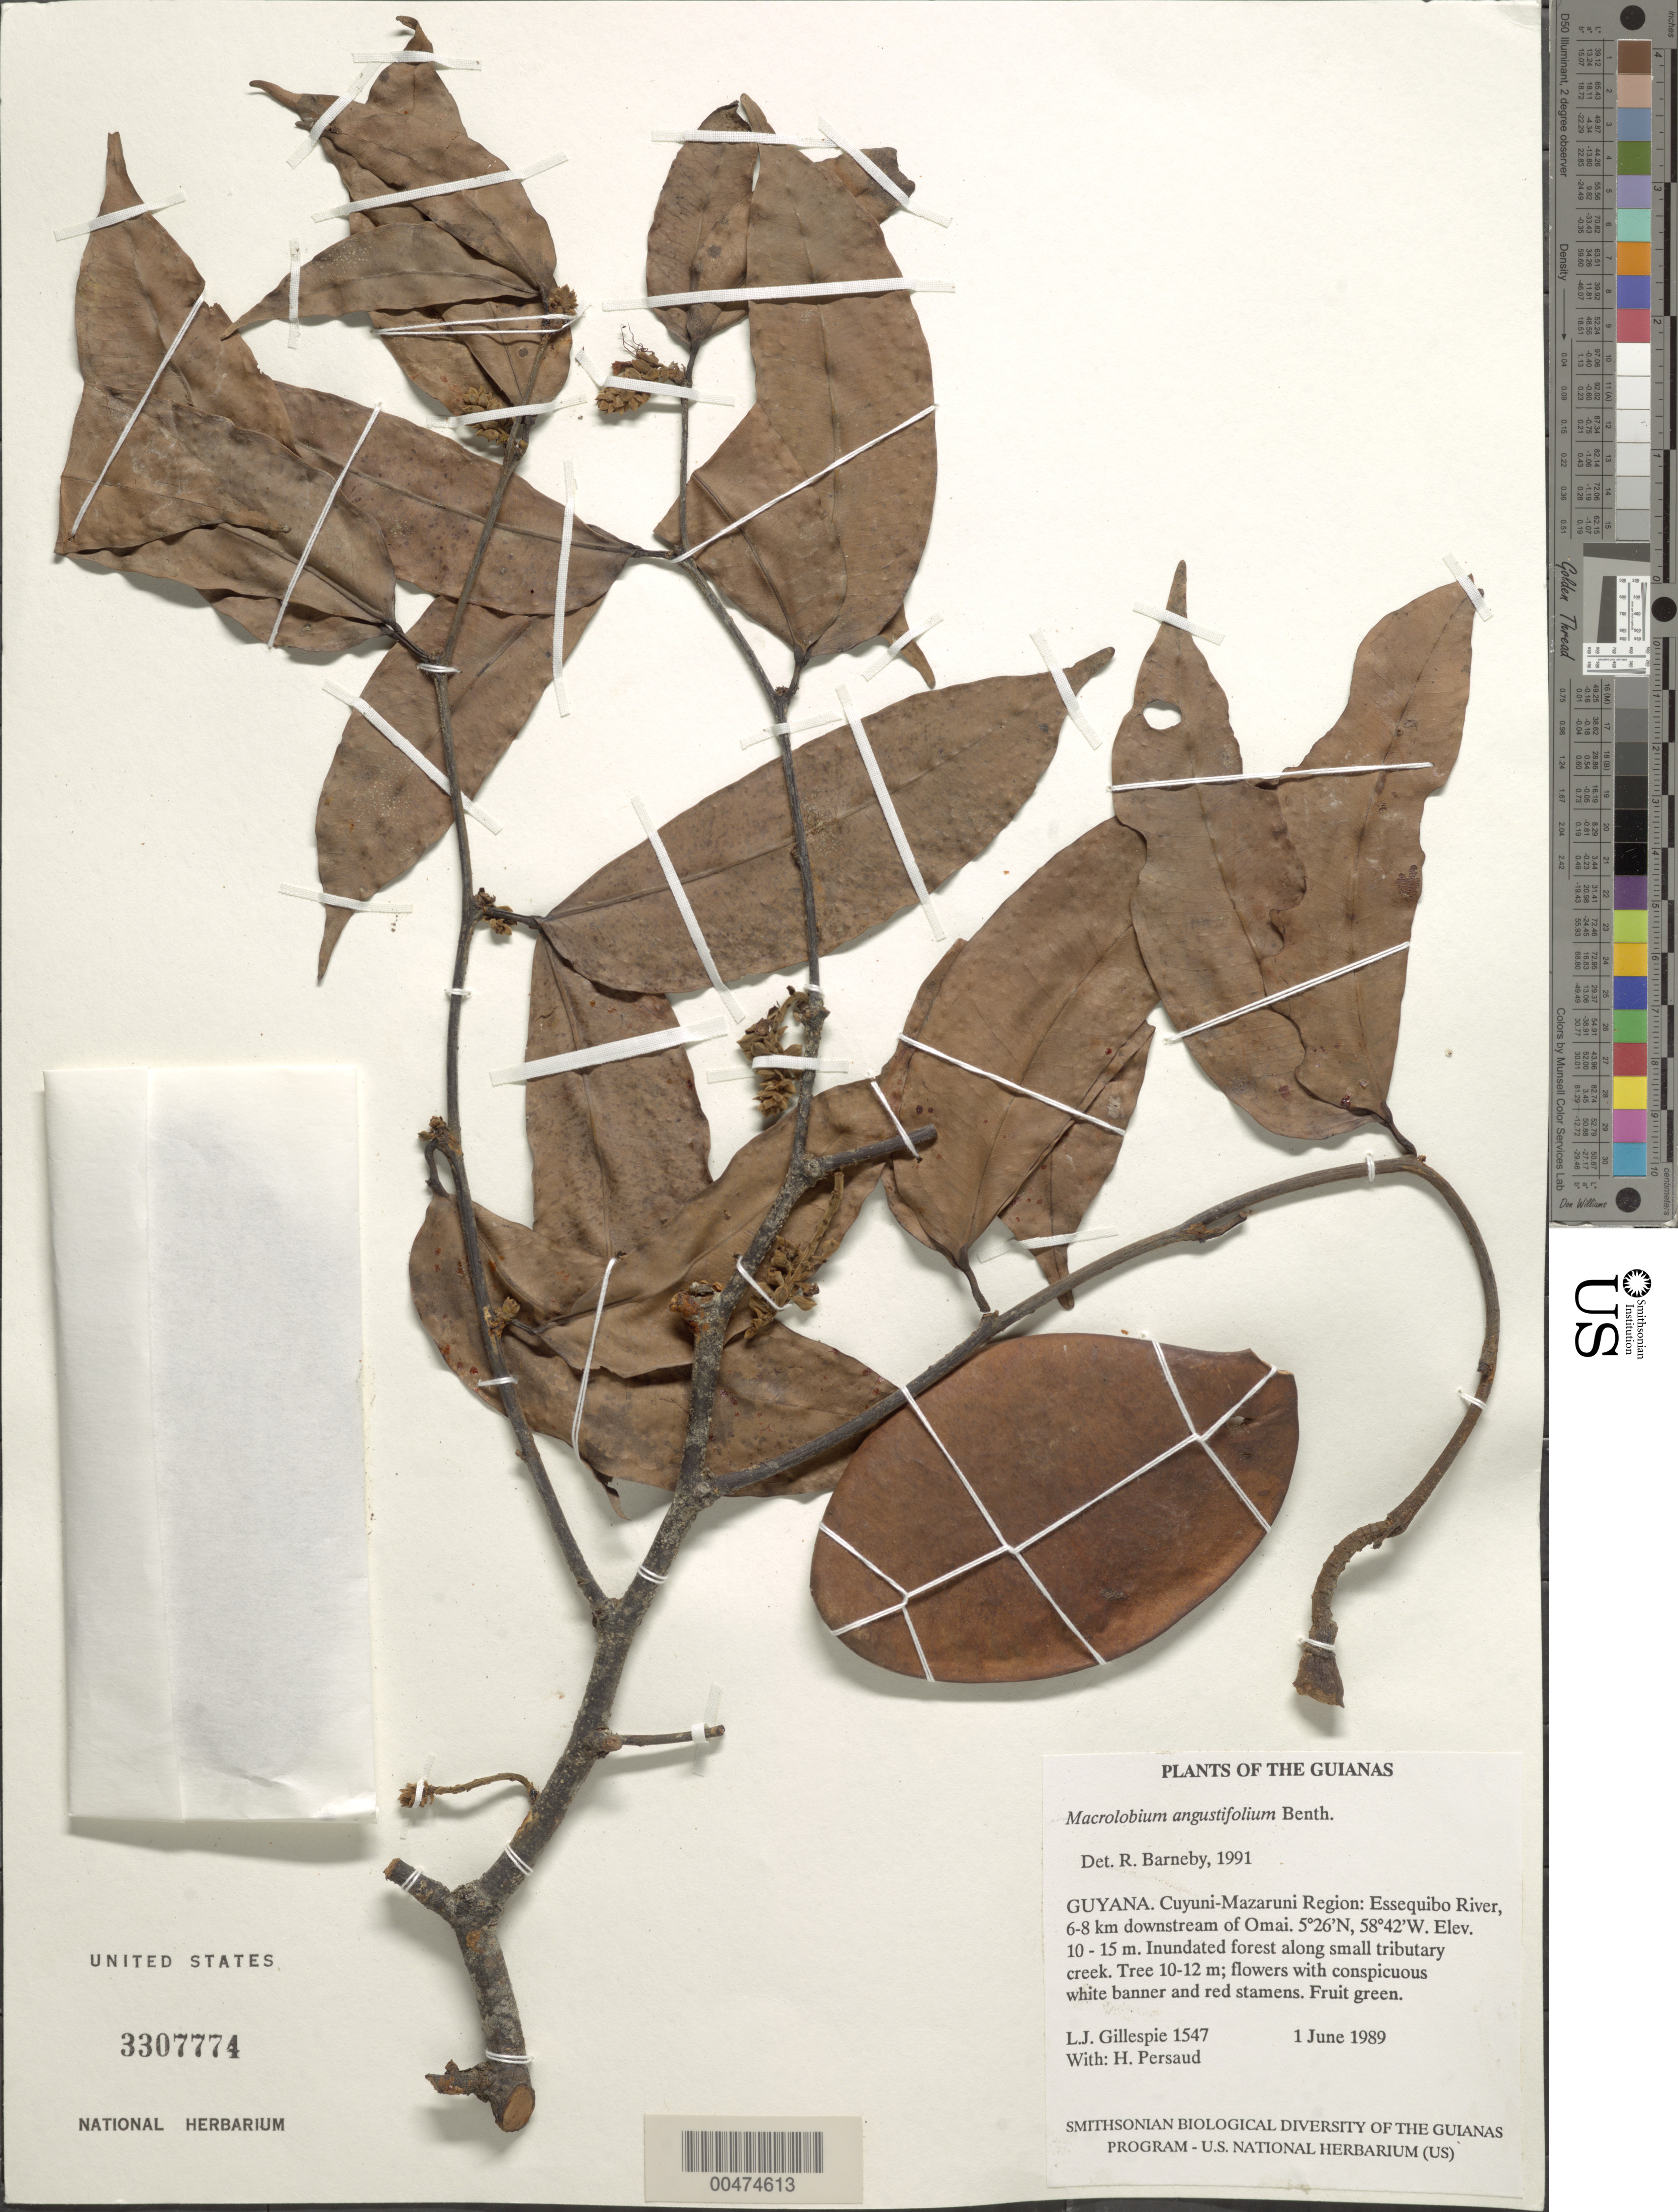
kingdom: Plantae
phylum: Tracheophyta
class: Magnoliopsida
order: Fabales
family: Fabaceae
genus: Macrolobium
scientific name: Macrolobium angustifolium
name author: (Benth.) R.S. Cowan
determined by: Barneby, Rupert C., (NY)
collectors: L. J. Gillespie & H. Persaud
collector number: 1547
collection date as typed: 1 June 1989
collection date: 1989-06-01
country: Guyana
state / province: Cuyuni-Mazaruni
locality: Essequibo River, 6-8 km downstream of Omai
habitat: Inundated forest along small tributary creek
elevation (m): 10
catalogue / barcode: US 3307774